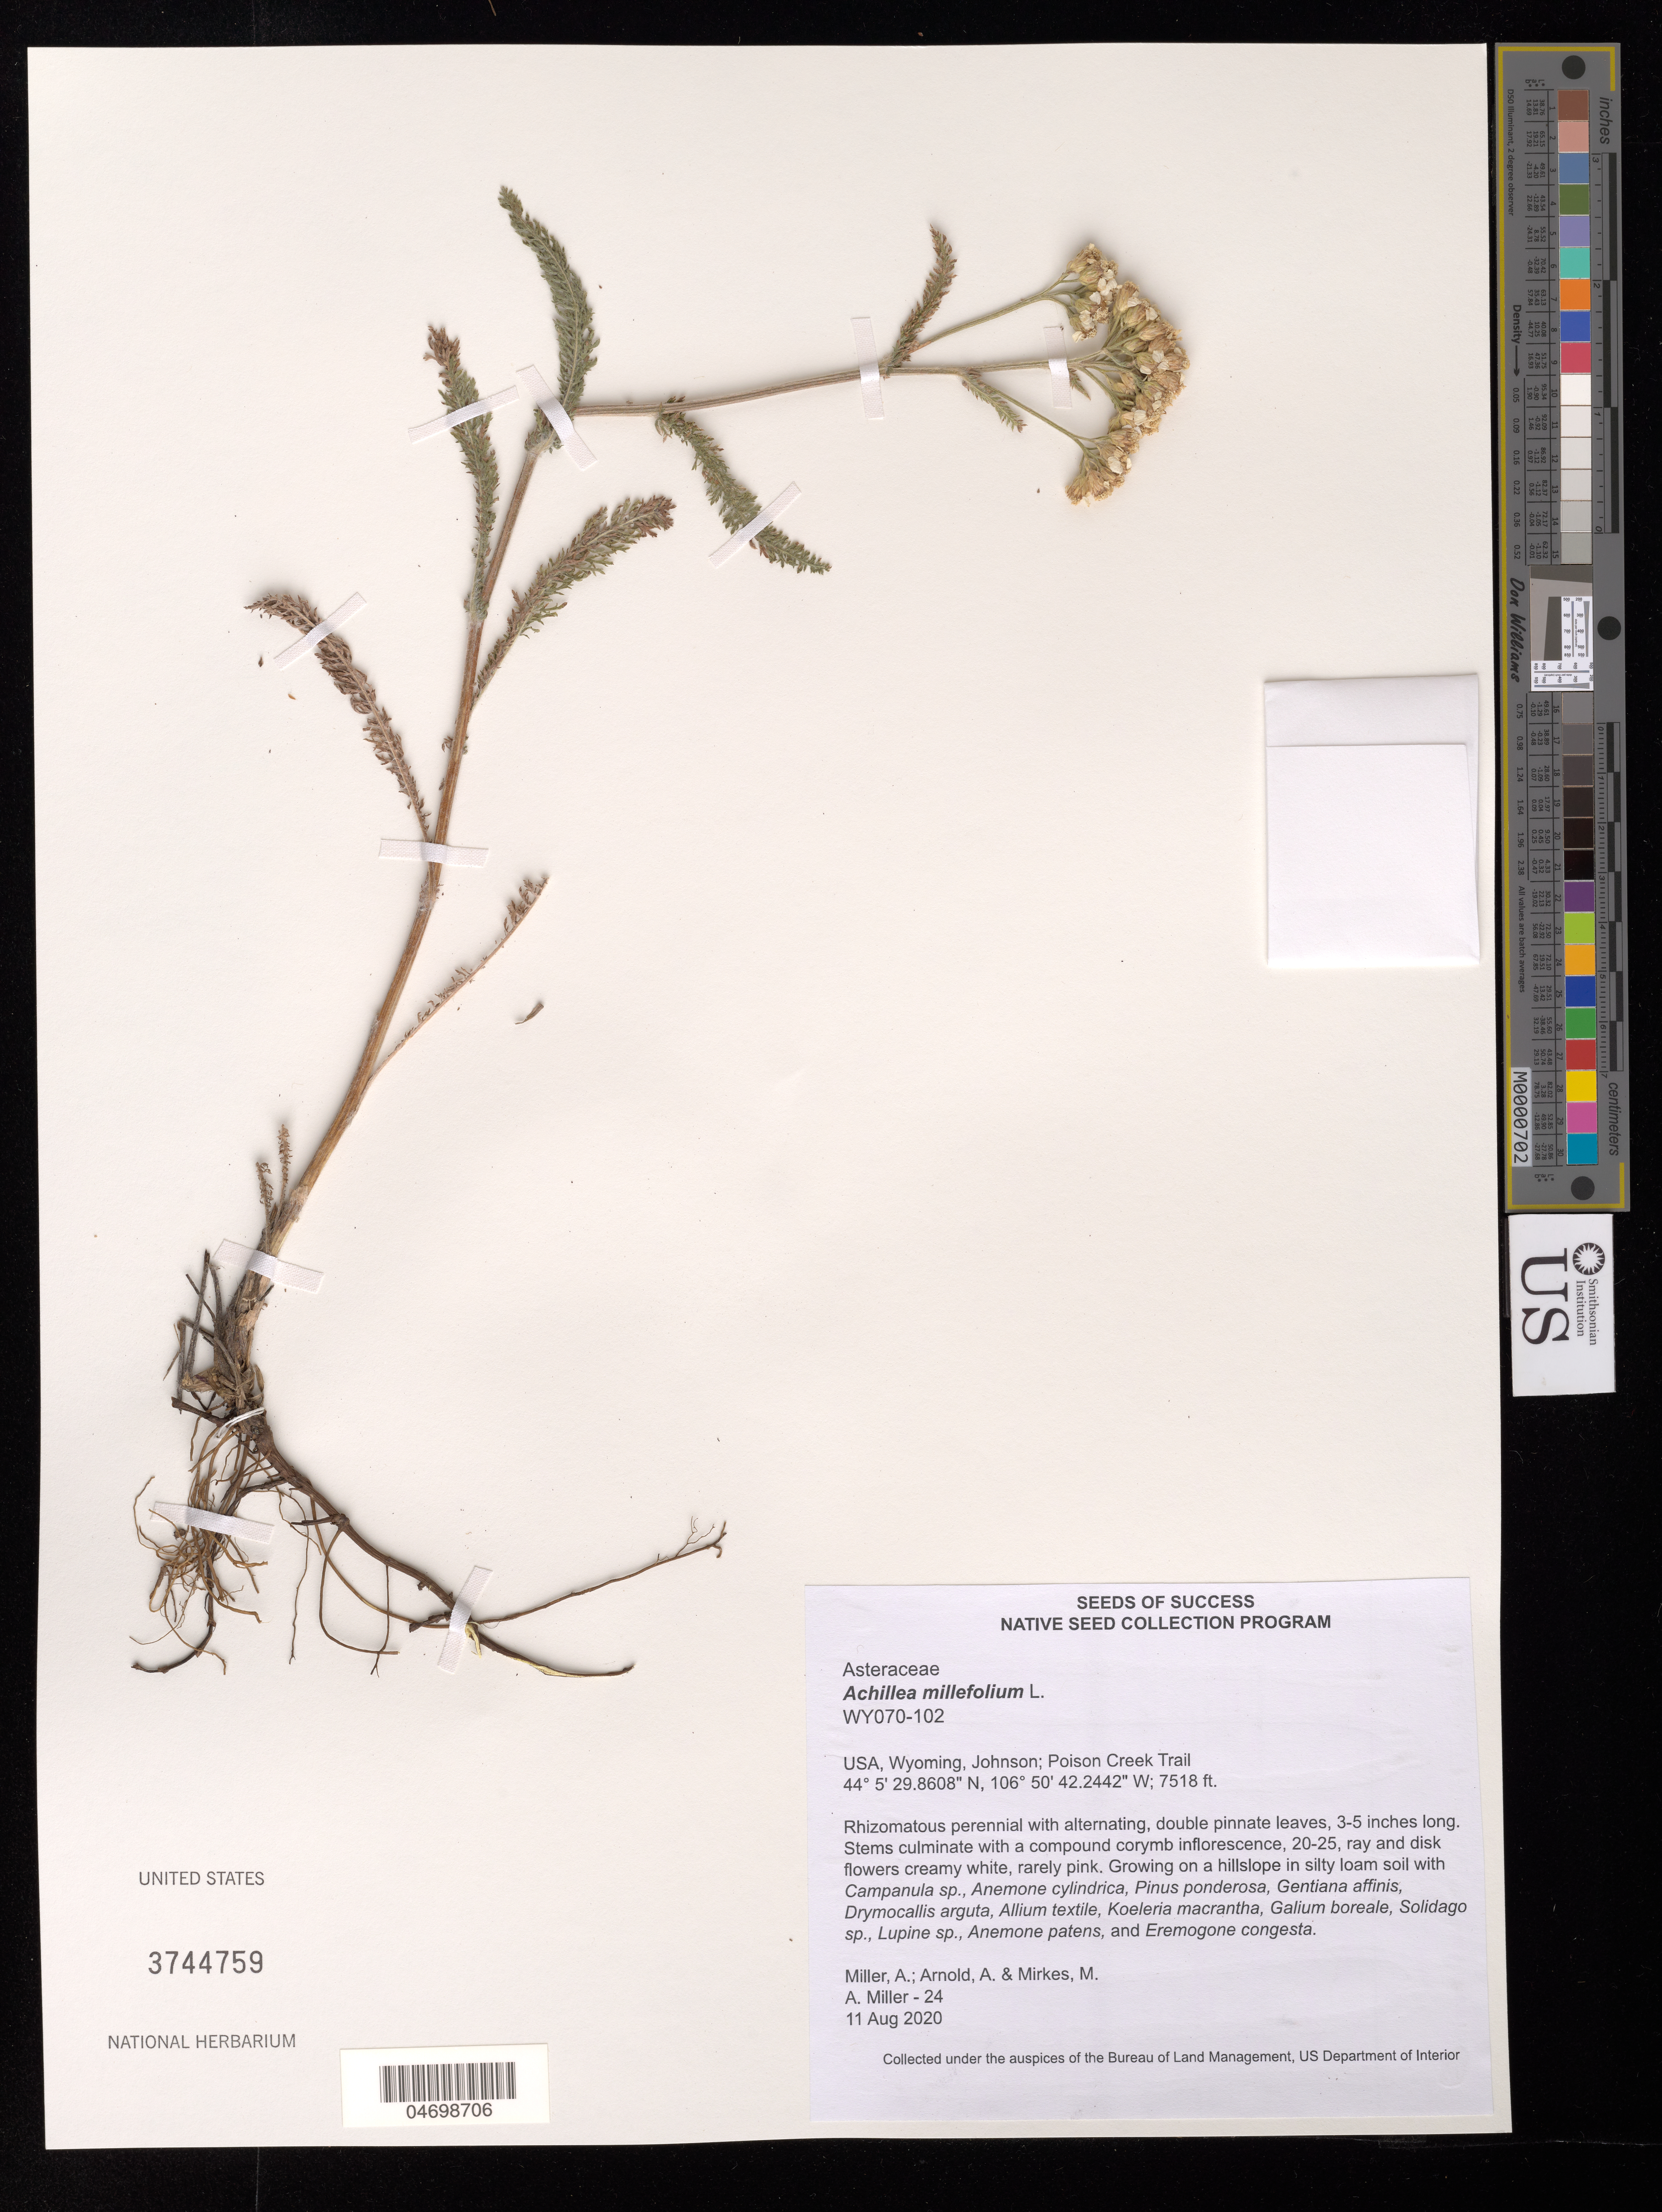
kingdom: Plantae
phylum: Tracheophyta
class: Magnoliopsida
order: Asterales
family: Asteraceae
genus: Achillea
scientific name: Achillea millefolium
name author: L.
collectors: A. Miller, A. Arnold & M. Mirkes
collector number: WY070-102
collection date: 2020-08-11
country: United States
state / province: Wyoming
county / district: Johnson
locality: Poison Creek Trail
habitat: Hillslope, silty loam soil. With Campanula sp., Galium boreale, Solidago sp., Lupine sp., etc.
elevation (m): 2291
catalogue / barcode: US 3744759